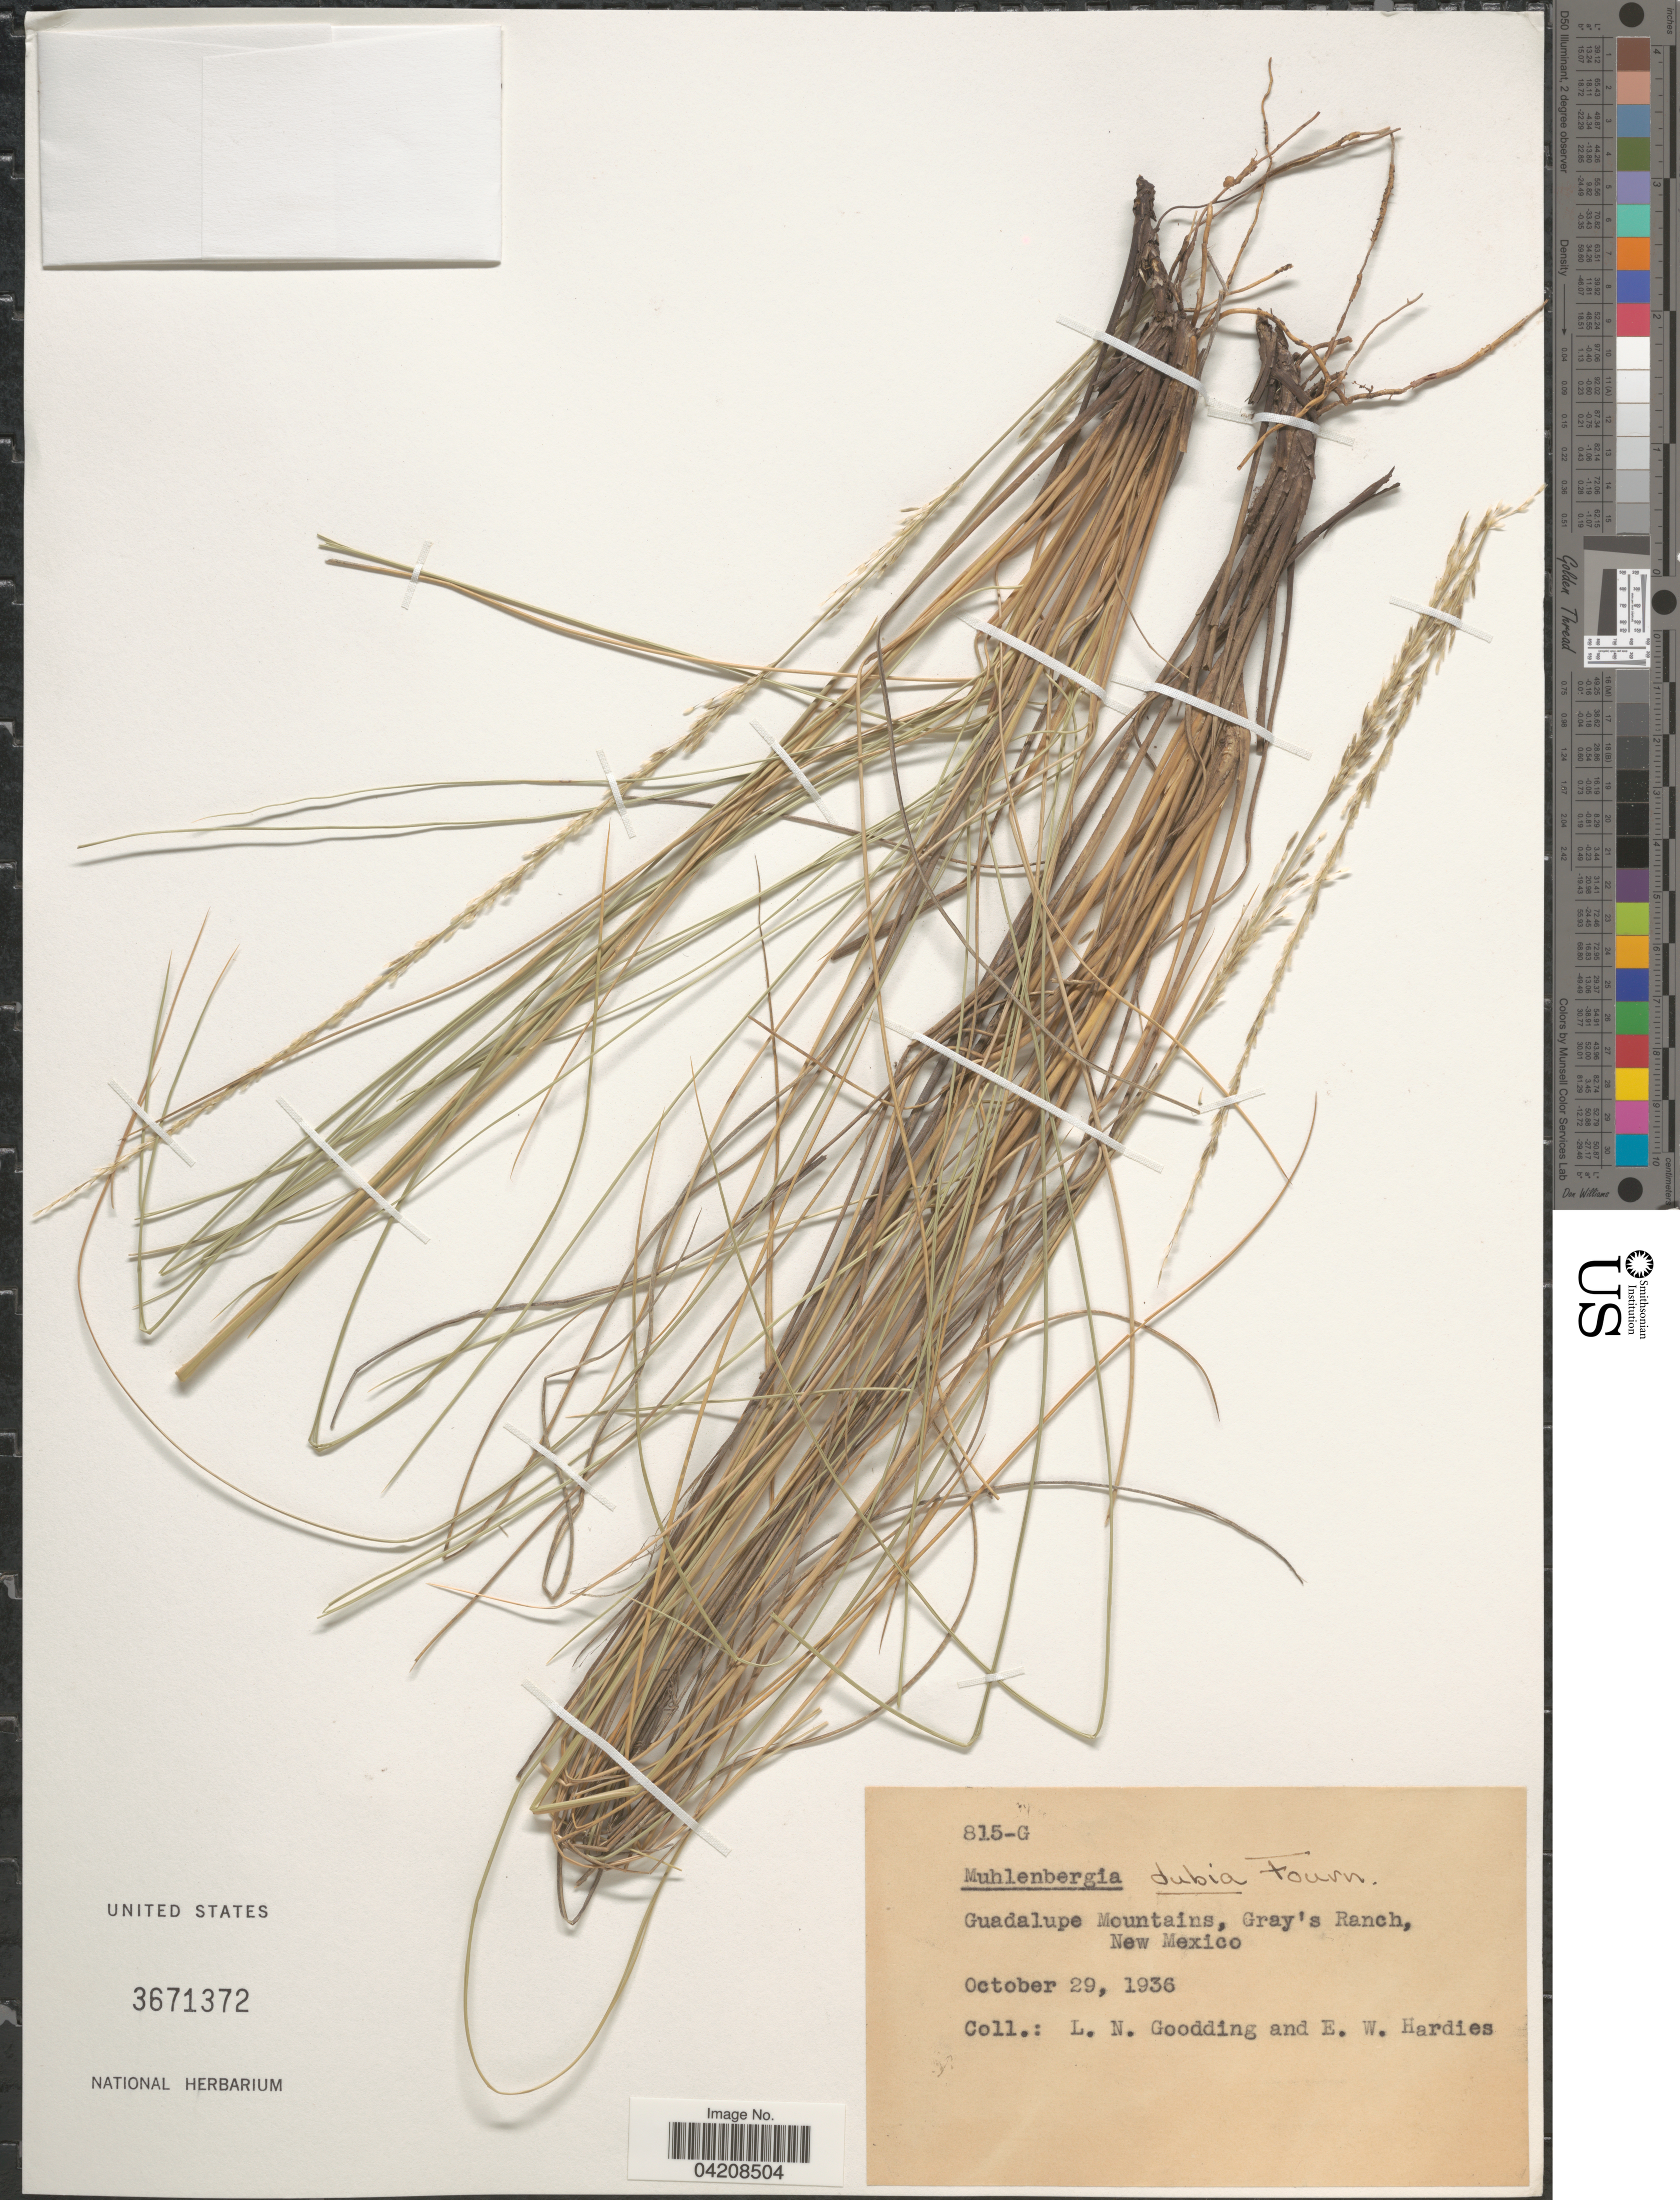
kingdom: Plantae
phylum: Tracheophyta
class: Liliopsida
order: Poales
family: Poaceae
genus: Muhlenbergia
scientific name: Muhlenbergia dubia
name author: E. Fourn.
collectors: L. N. Goodding & E. Hardies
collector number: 815-G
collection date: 1936-10-29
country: United States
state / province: New Mexico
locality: Guadalupe Mountains, Gray's Ranch.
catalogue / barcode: US 3671372